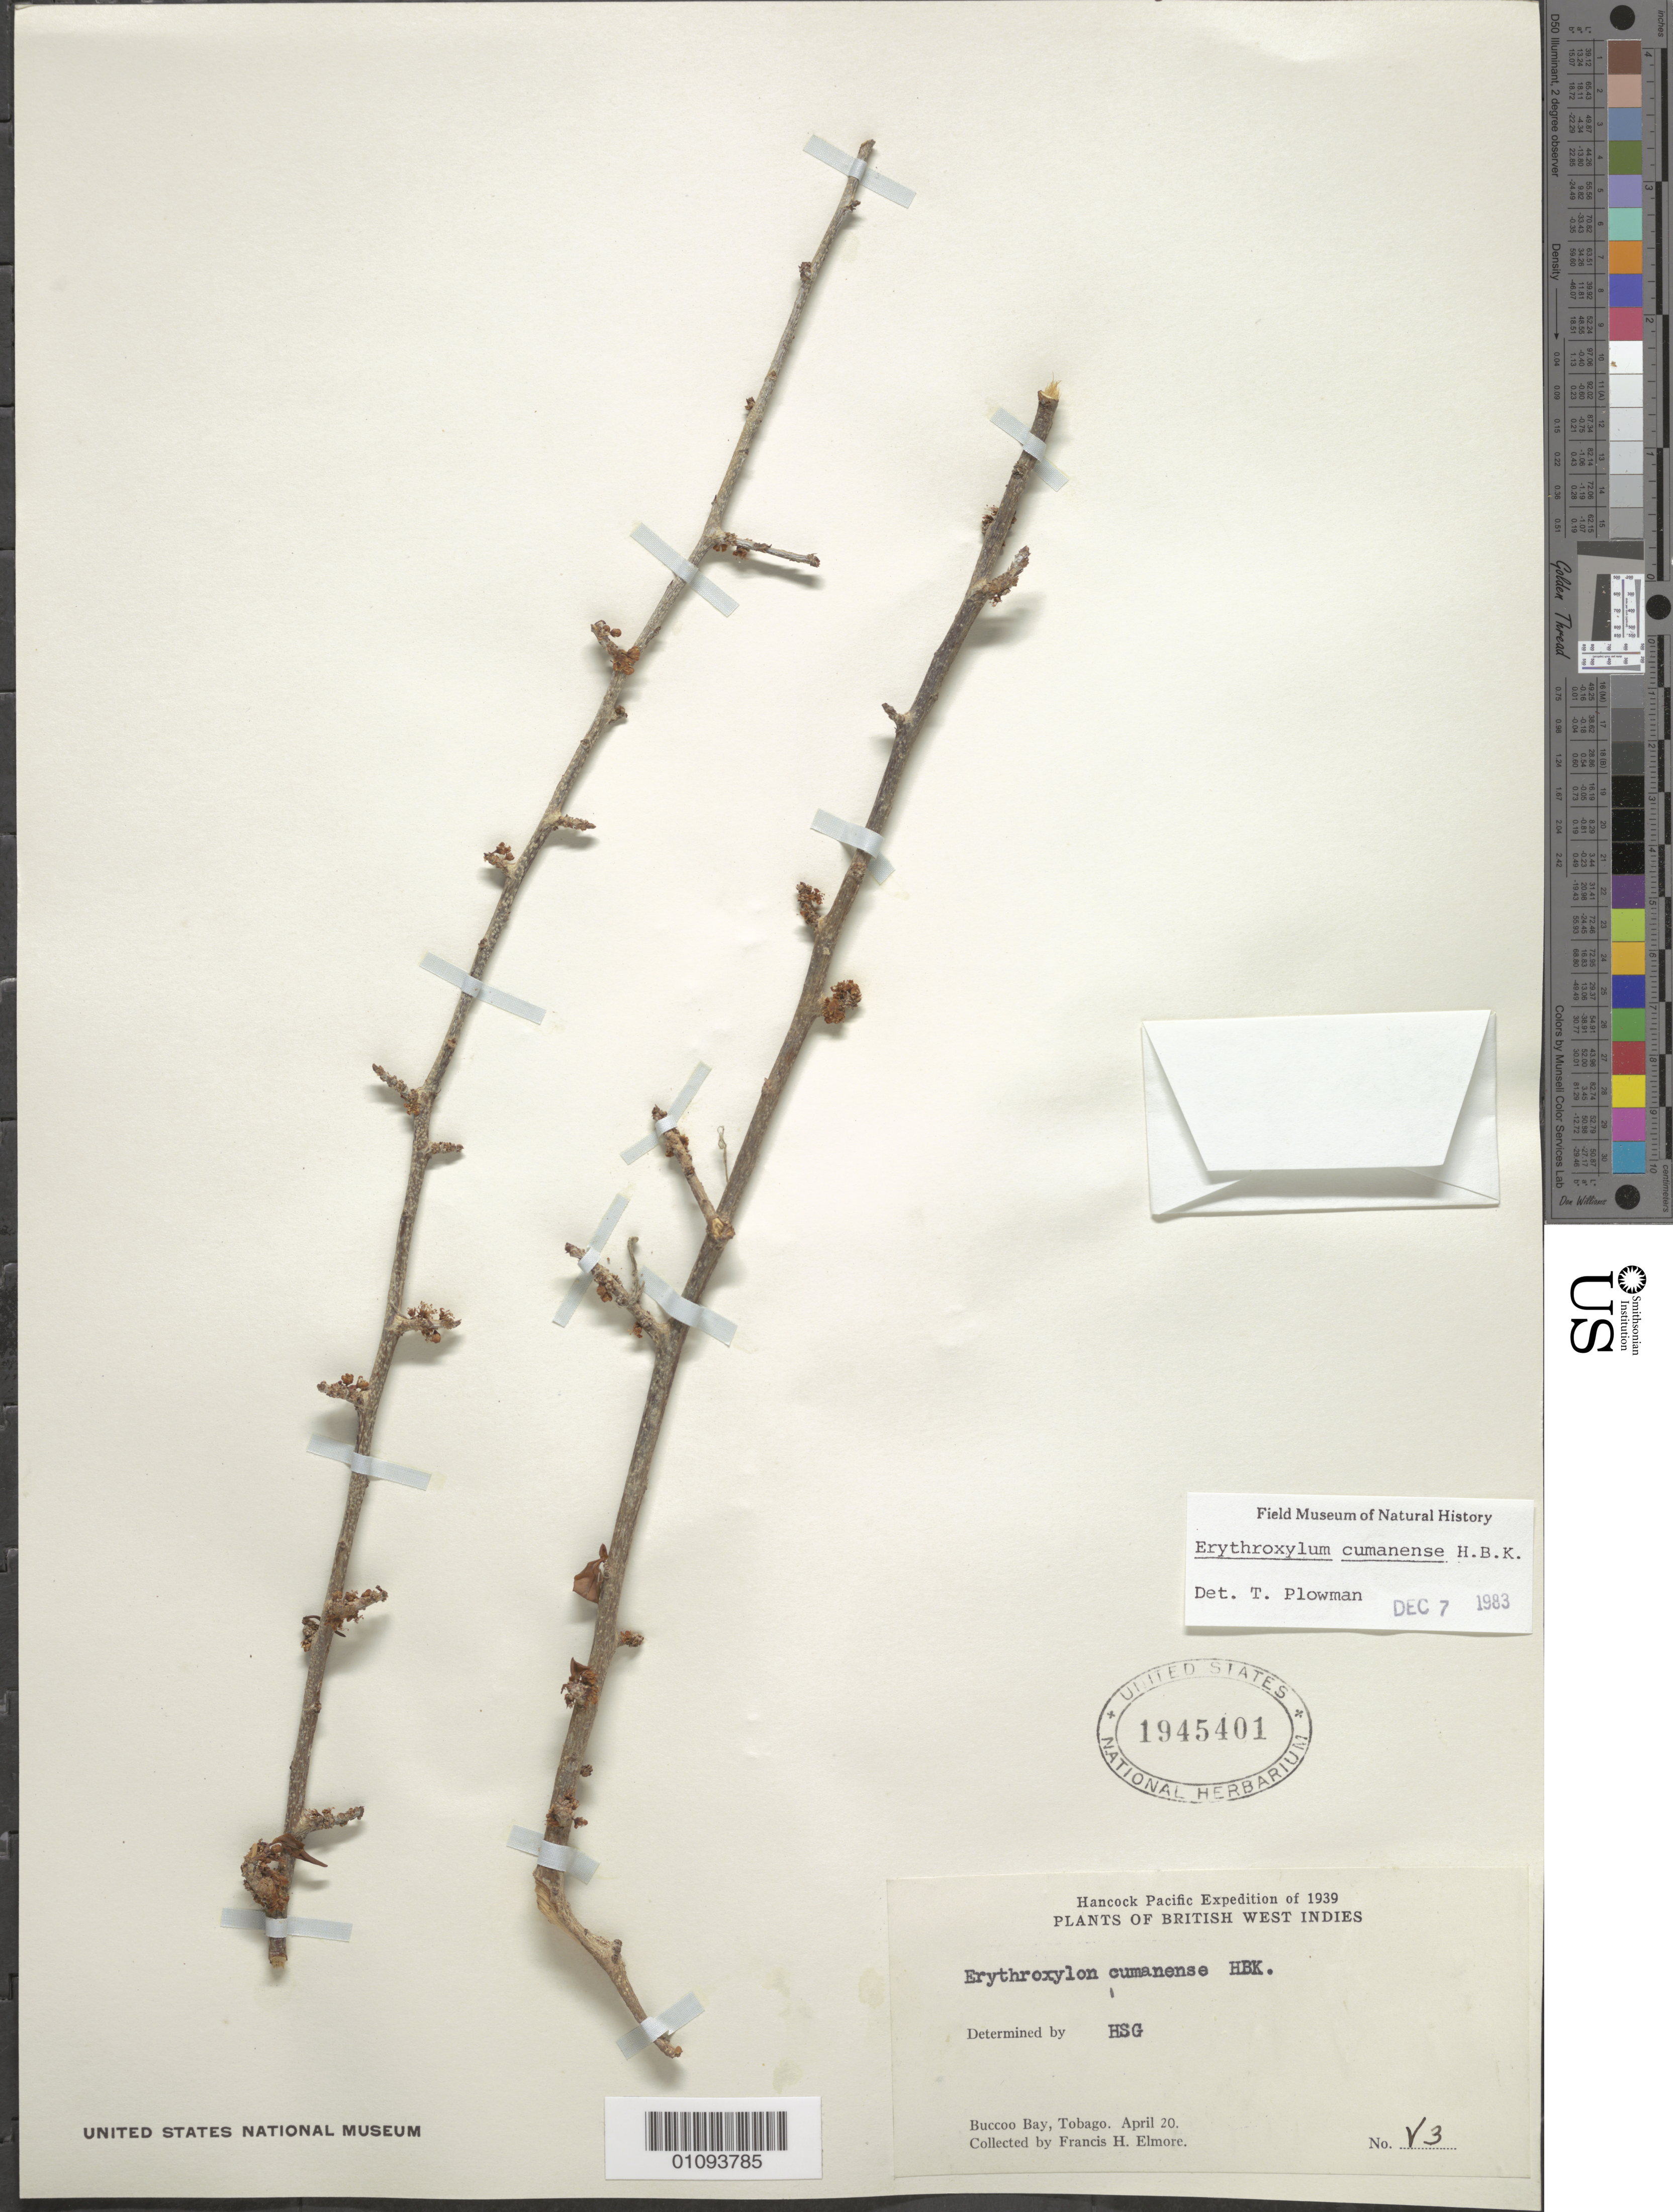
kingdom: Plantae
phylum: Tracheophyta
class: Magnoliopsida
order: Malpighiales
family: Erythroxylaceae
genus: Erythroxylum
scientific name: Erythroxylum cumanense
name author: Kunth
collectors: F. H. Elmore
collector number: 13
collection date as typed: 20 Apr 1939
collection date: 1939-04-20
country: Trinidad and Tobago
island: Tobago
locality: Buccoo Bay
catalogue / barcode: US 1945401